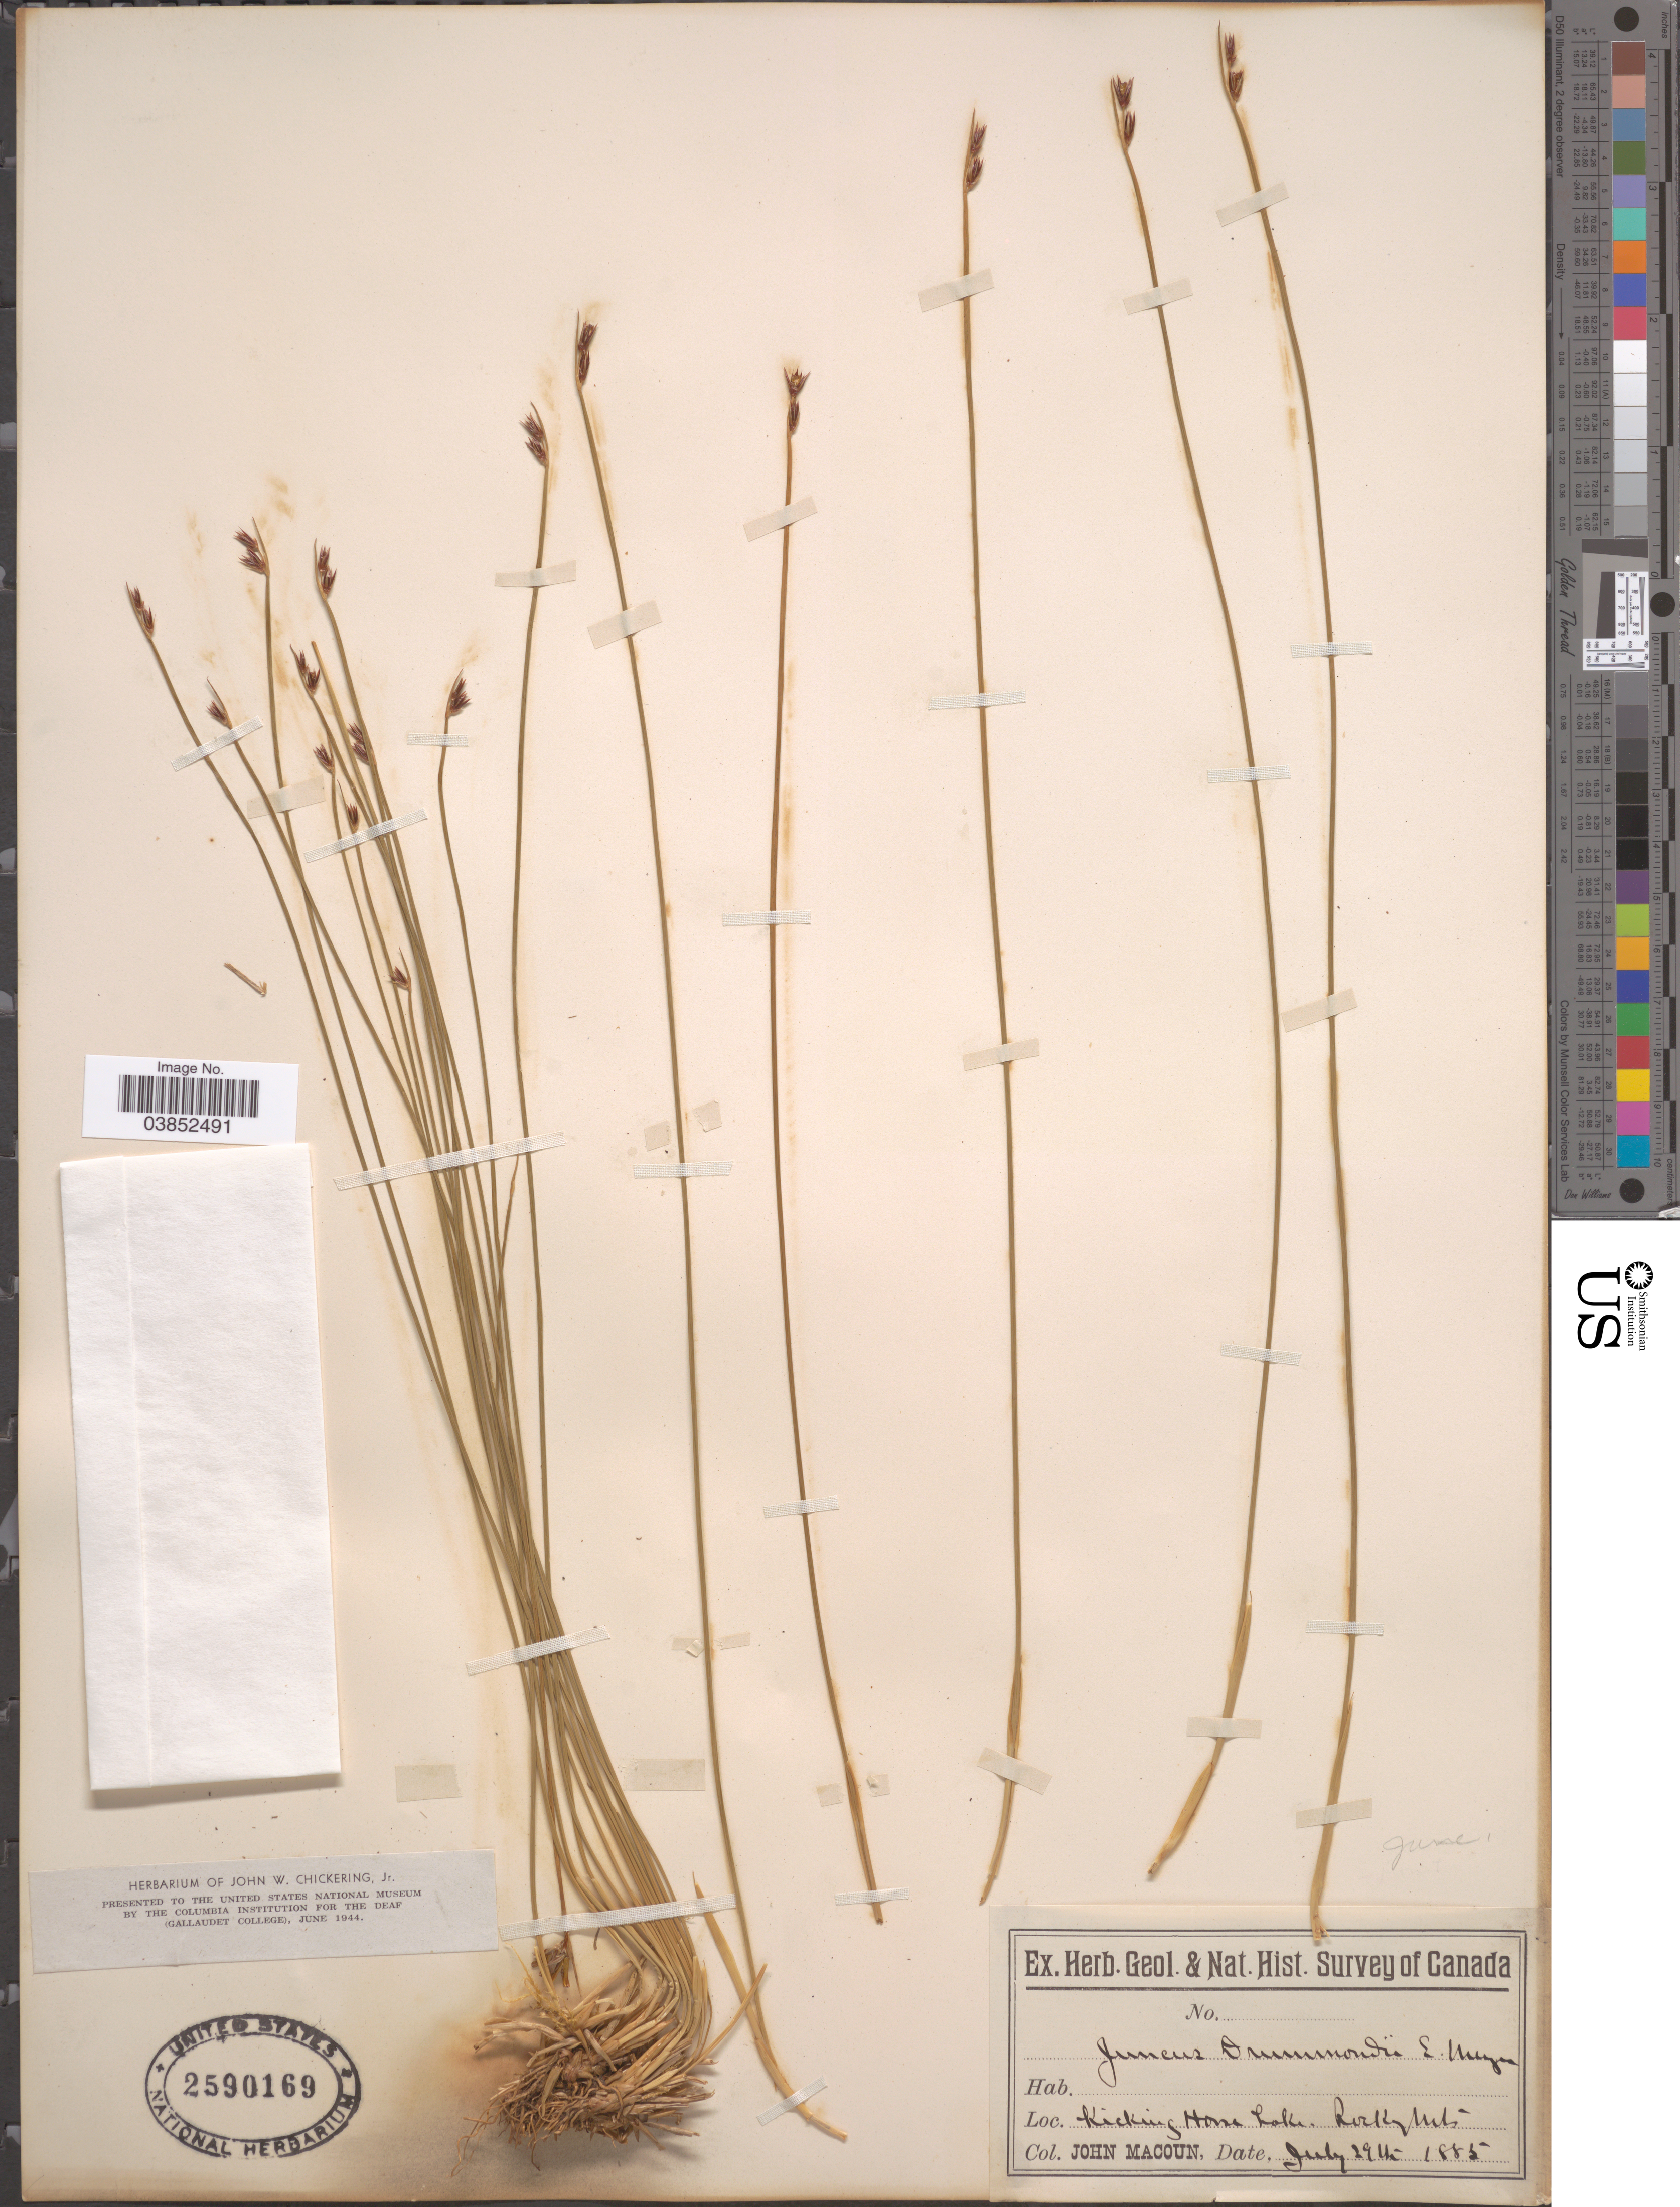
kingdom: Plantae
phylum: Tracheophyta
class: Liliopsida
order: Poales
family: Juncaceae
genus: Juncus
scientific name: Juncus drummondii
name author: E. Mey.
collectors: J. Macoun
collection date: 1885-07-29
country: Canada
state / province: British Columbia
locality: Kicking Horse Lake. Rocky Mts.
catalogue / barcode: US 2590169